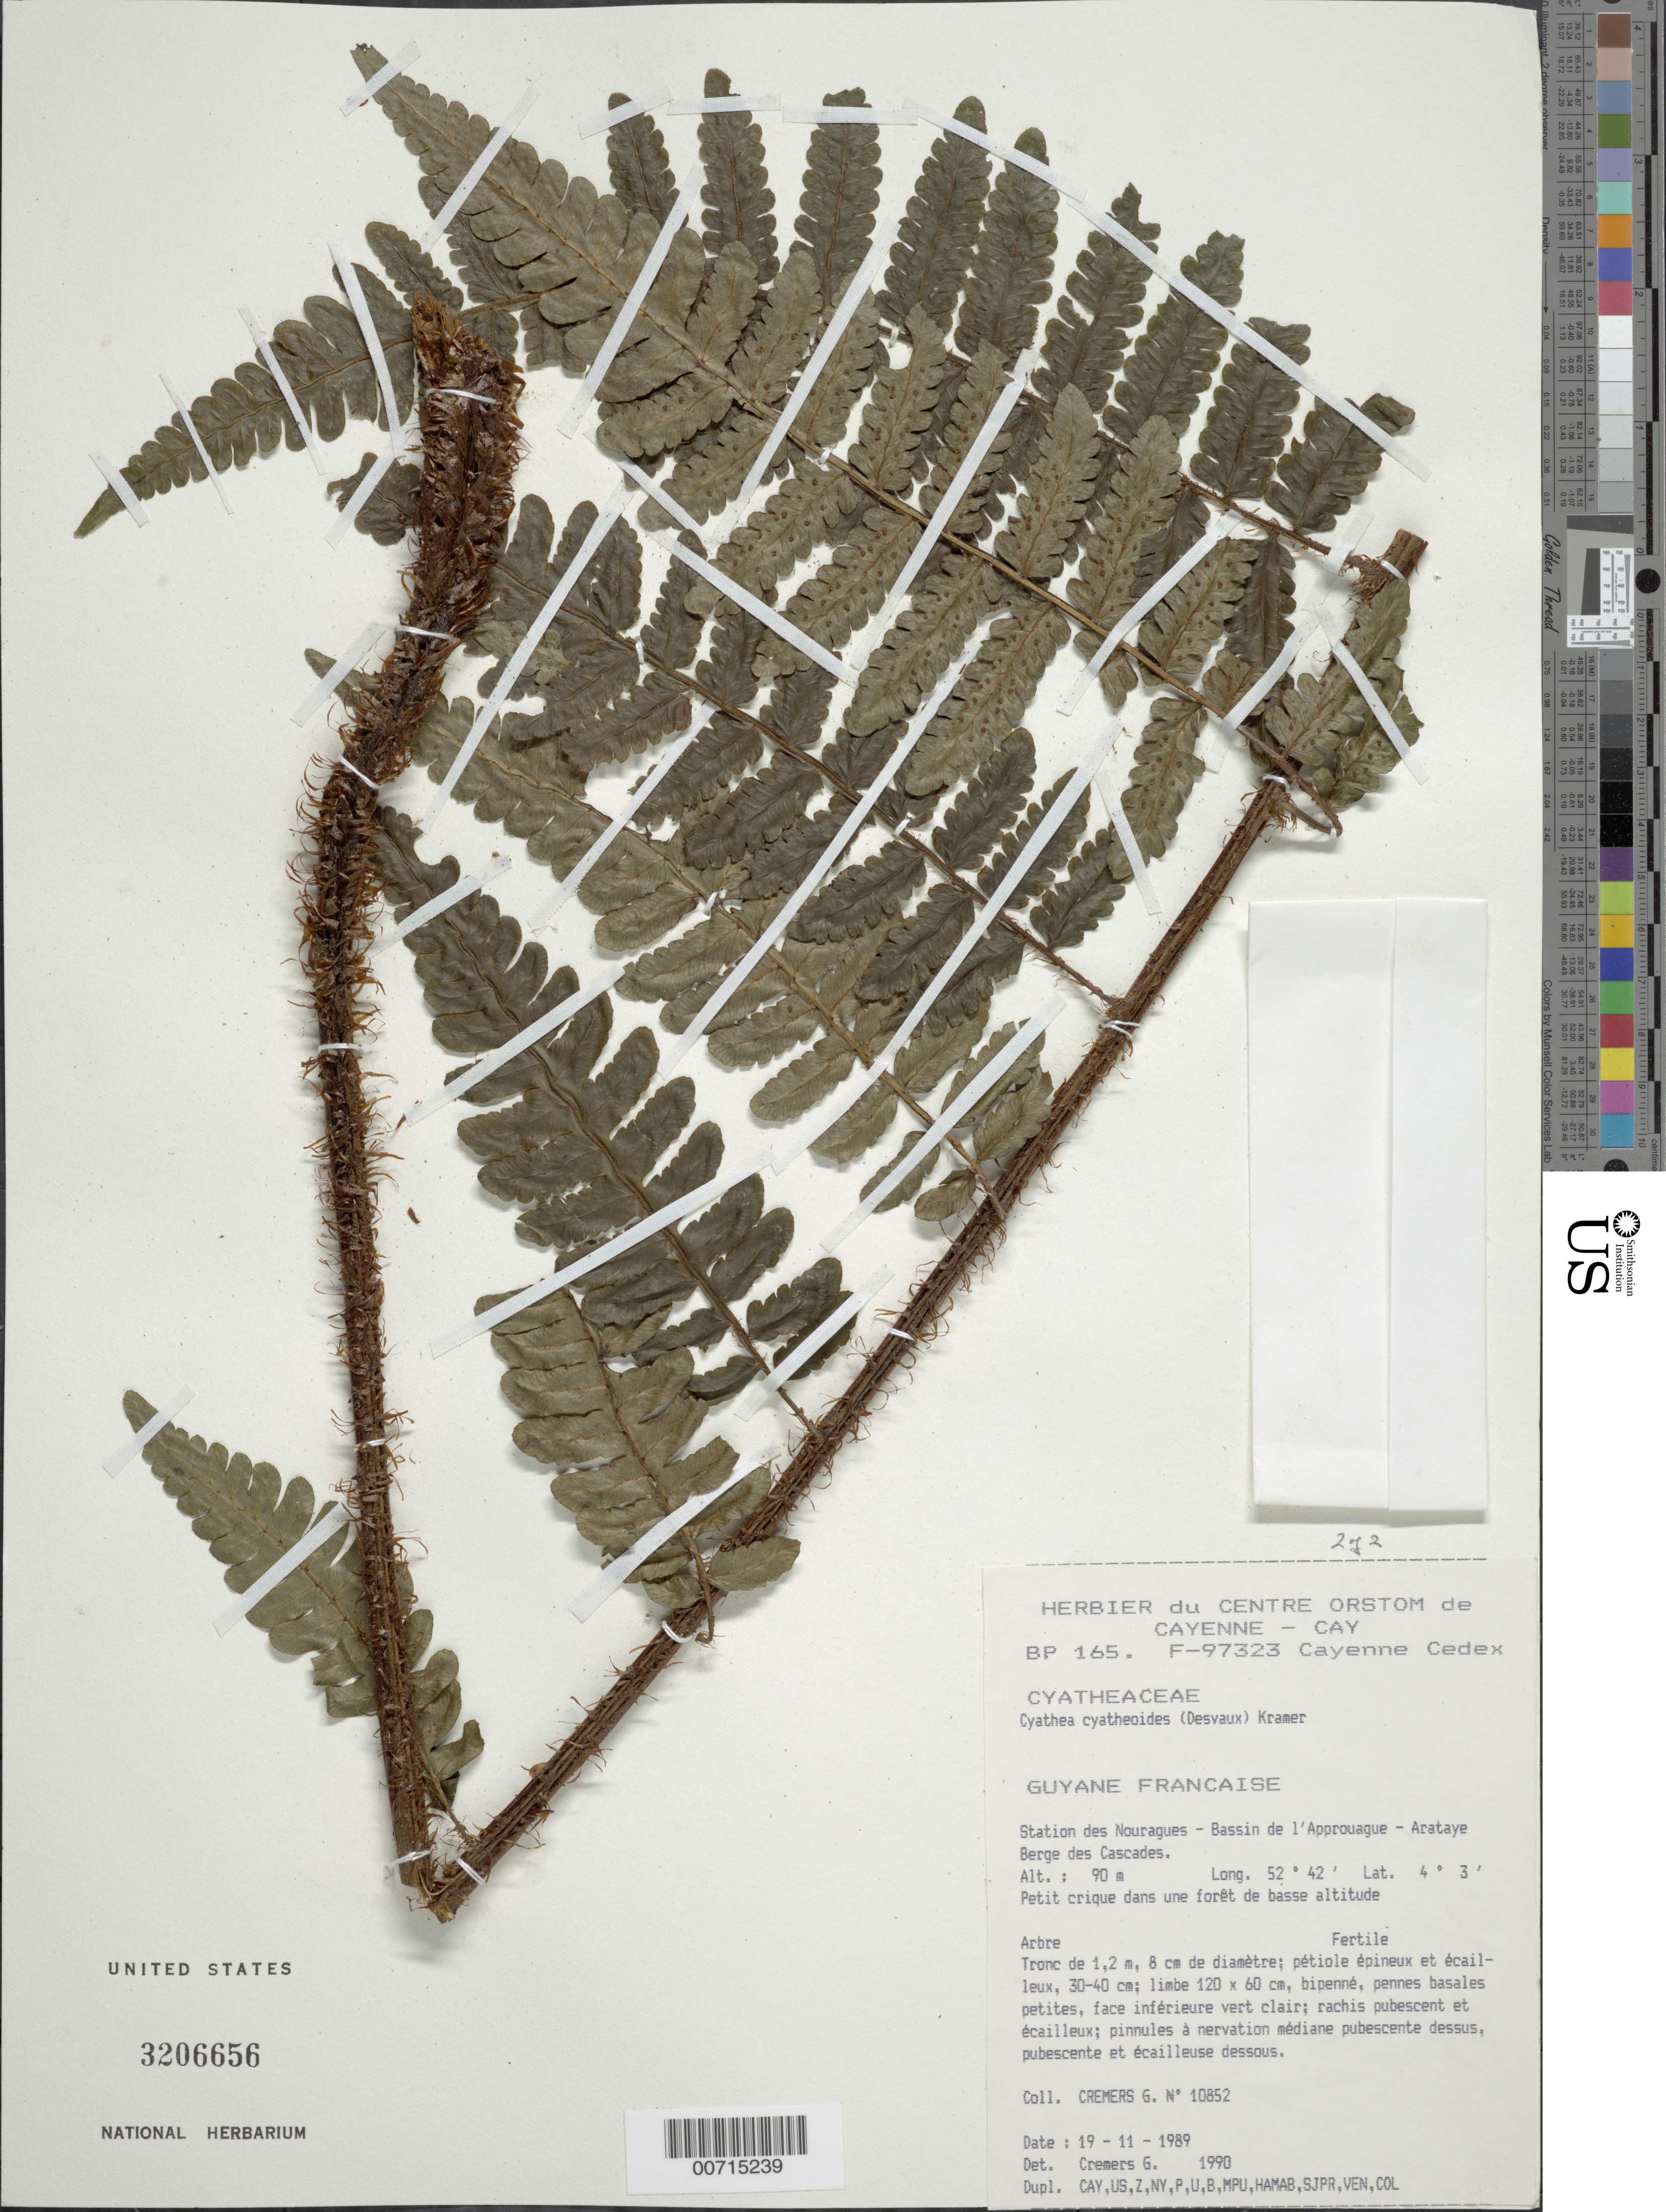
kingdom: Plantae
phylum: Tracheophyta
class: Polypodiopsida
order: Cyatheales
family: Cyatheaceae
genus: Cyathea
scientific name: Cyathea cyatheoides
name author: (Desv.) K.U. Kramer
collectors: G. Cremers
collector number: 10852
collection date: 1989-11-19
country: French Guiana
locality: Guyane Francaise. Station des Nouragues - Bassin de l'Approuague - Arataye Berges des Cascades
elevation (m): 90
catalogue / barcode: US 3206656